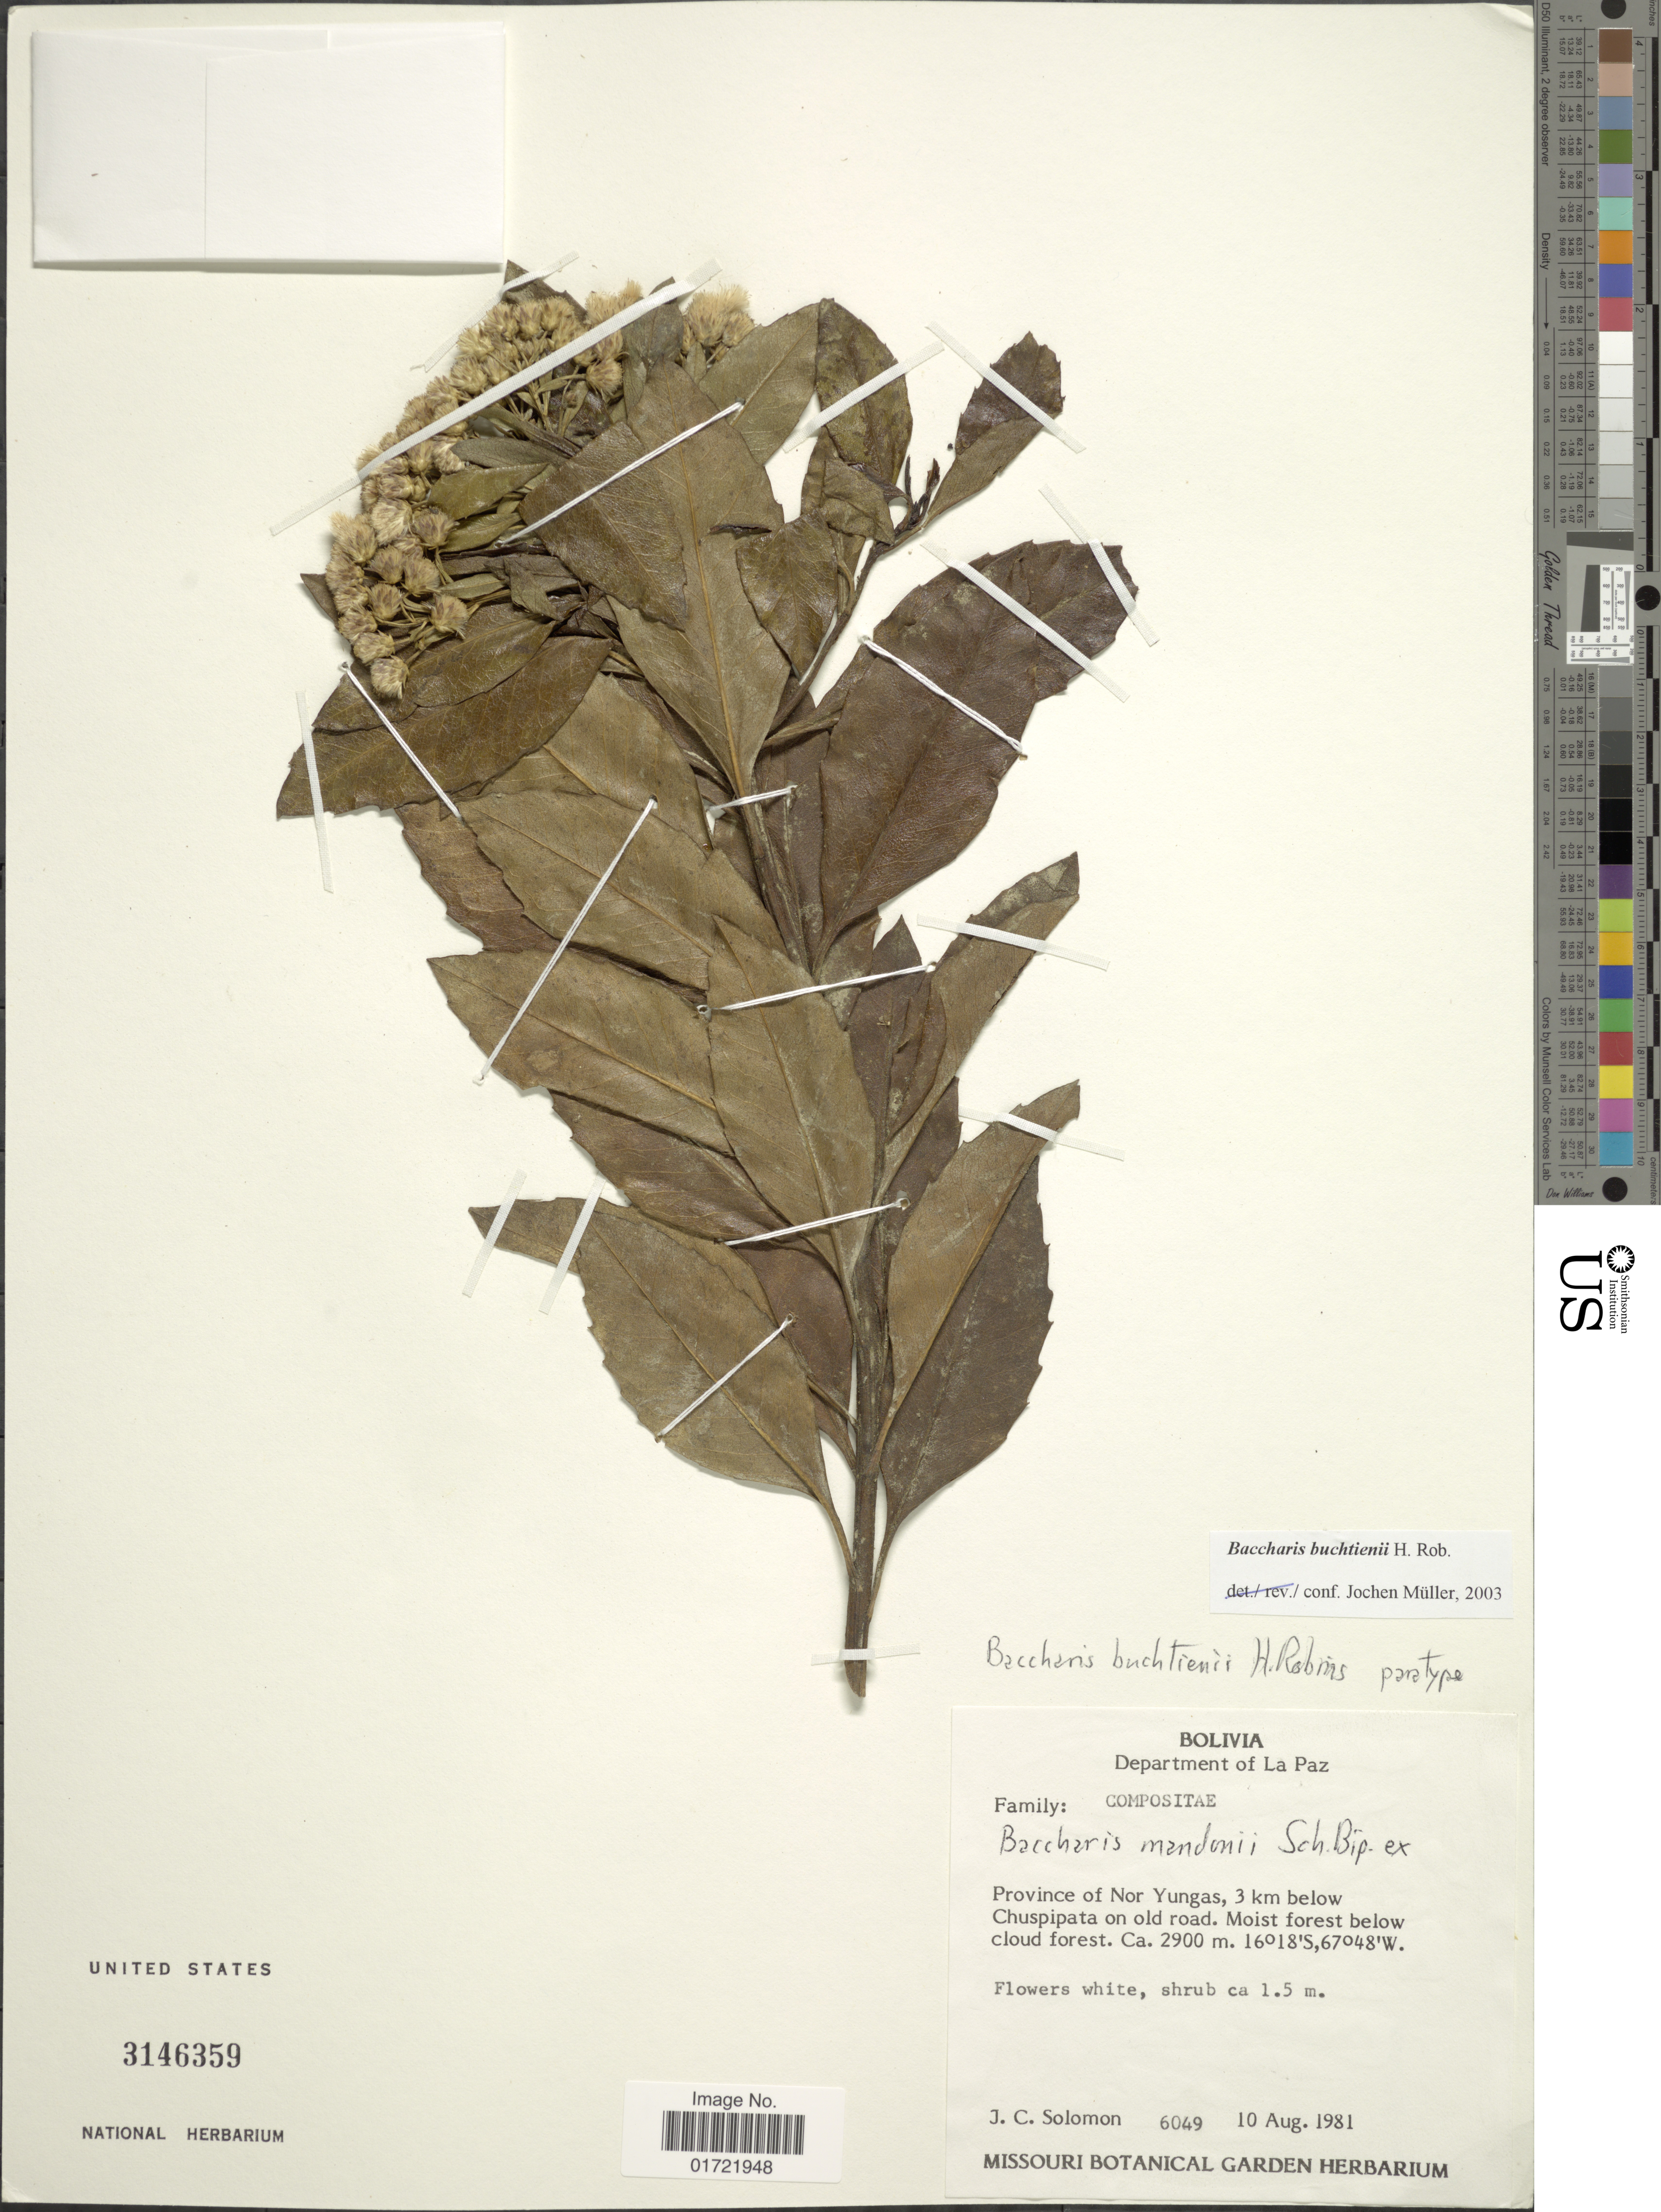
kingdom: Plantae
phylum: Tracheophyta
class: Magnoliopsida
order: Asterales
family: Asteraceae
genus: Baccharis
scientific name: Baccharis buchtienii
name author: H. Rob.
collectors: J. C. Solomon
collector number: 6049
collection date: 1981-08-10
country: Bolivia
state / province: La Paz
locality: Province of Nor Yungas,3 km below Chuspipata on old road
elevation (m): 2900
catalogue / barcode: US 3146359